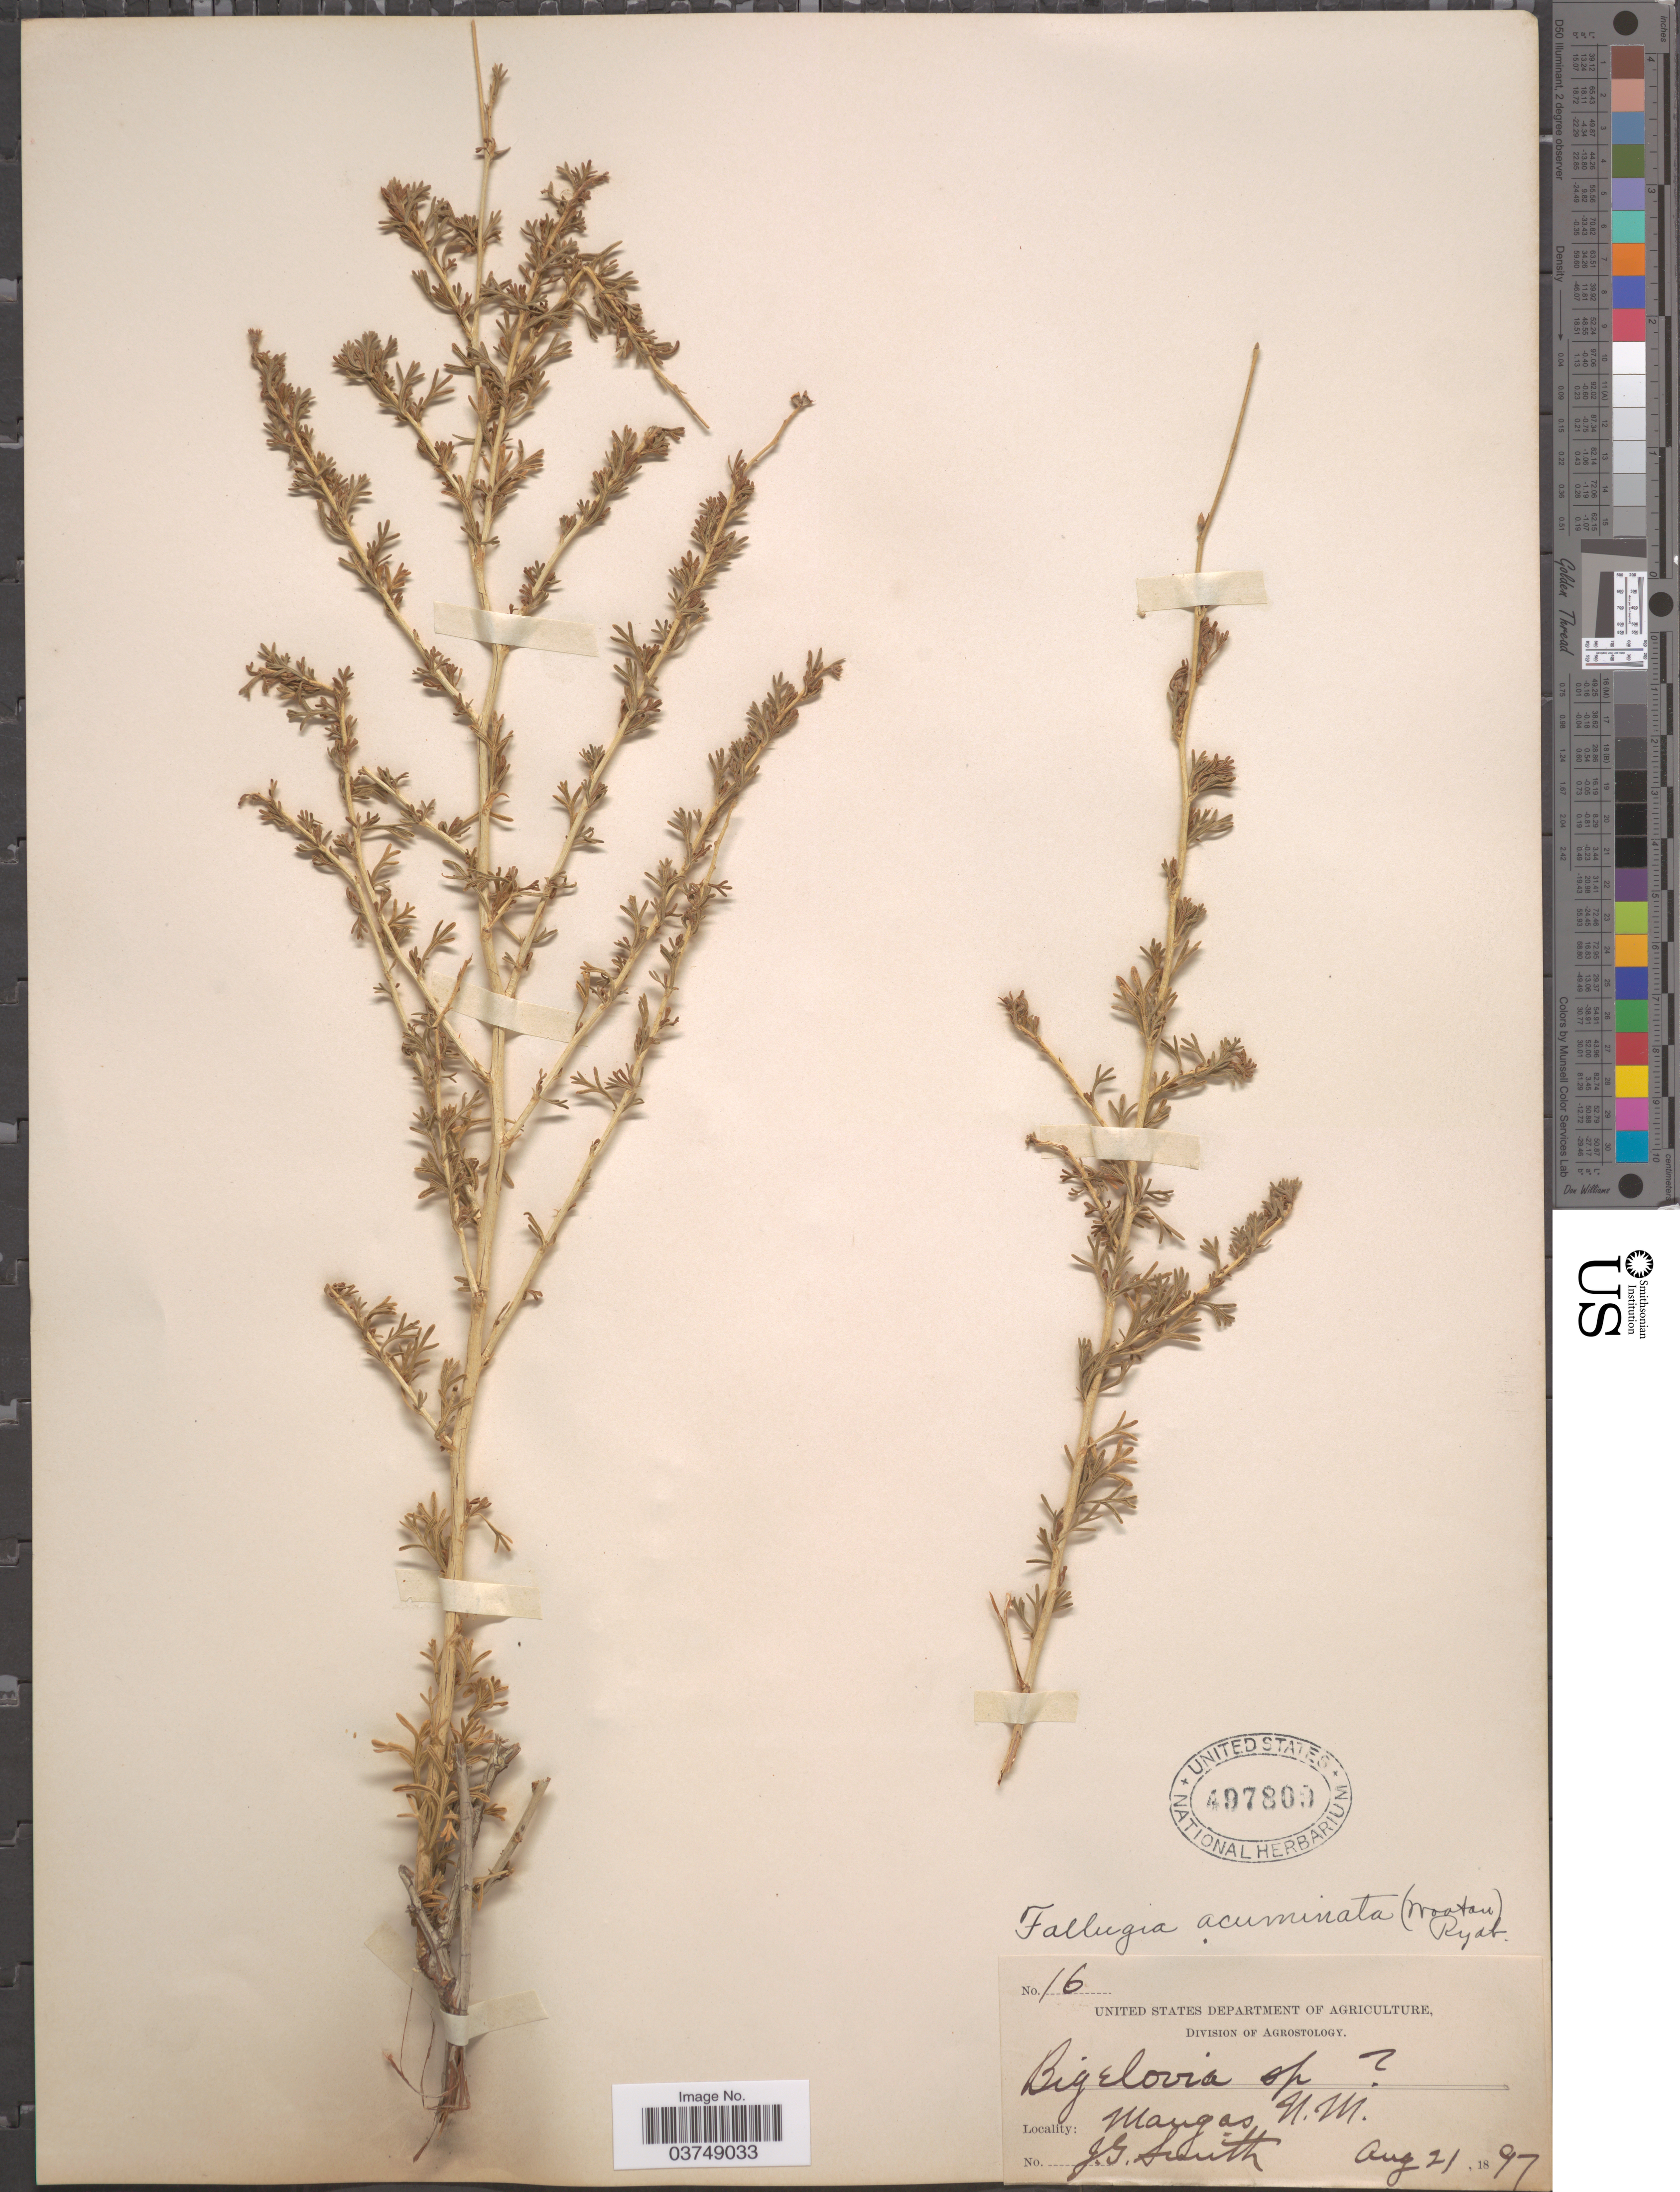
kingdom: Plantae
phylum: Tracheophyta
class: Magnoliopsida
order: Rosales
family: Rosaceae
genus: Fallugia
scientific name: Fallugia acuminata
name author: (Wooton) Rydb.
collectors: J. G. Smith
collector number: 16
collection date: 1897-08-21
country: United States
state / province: New Mexico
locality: Mangas.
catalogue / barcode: US 497809